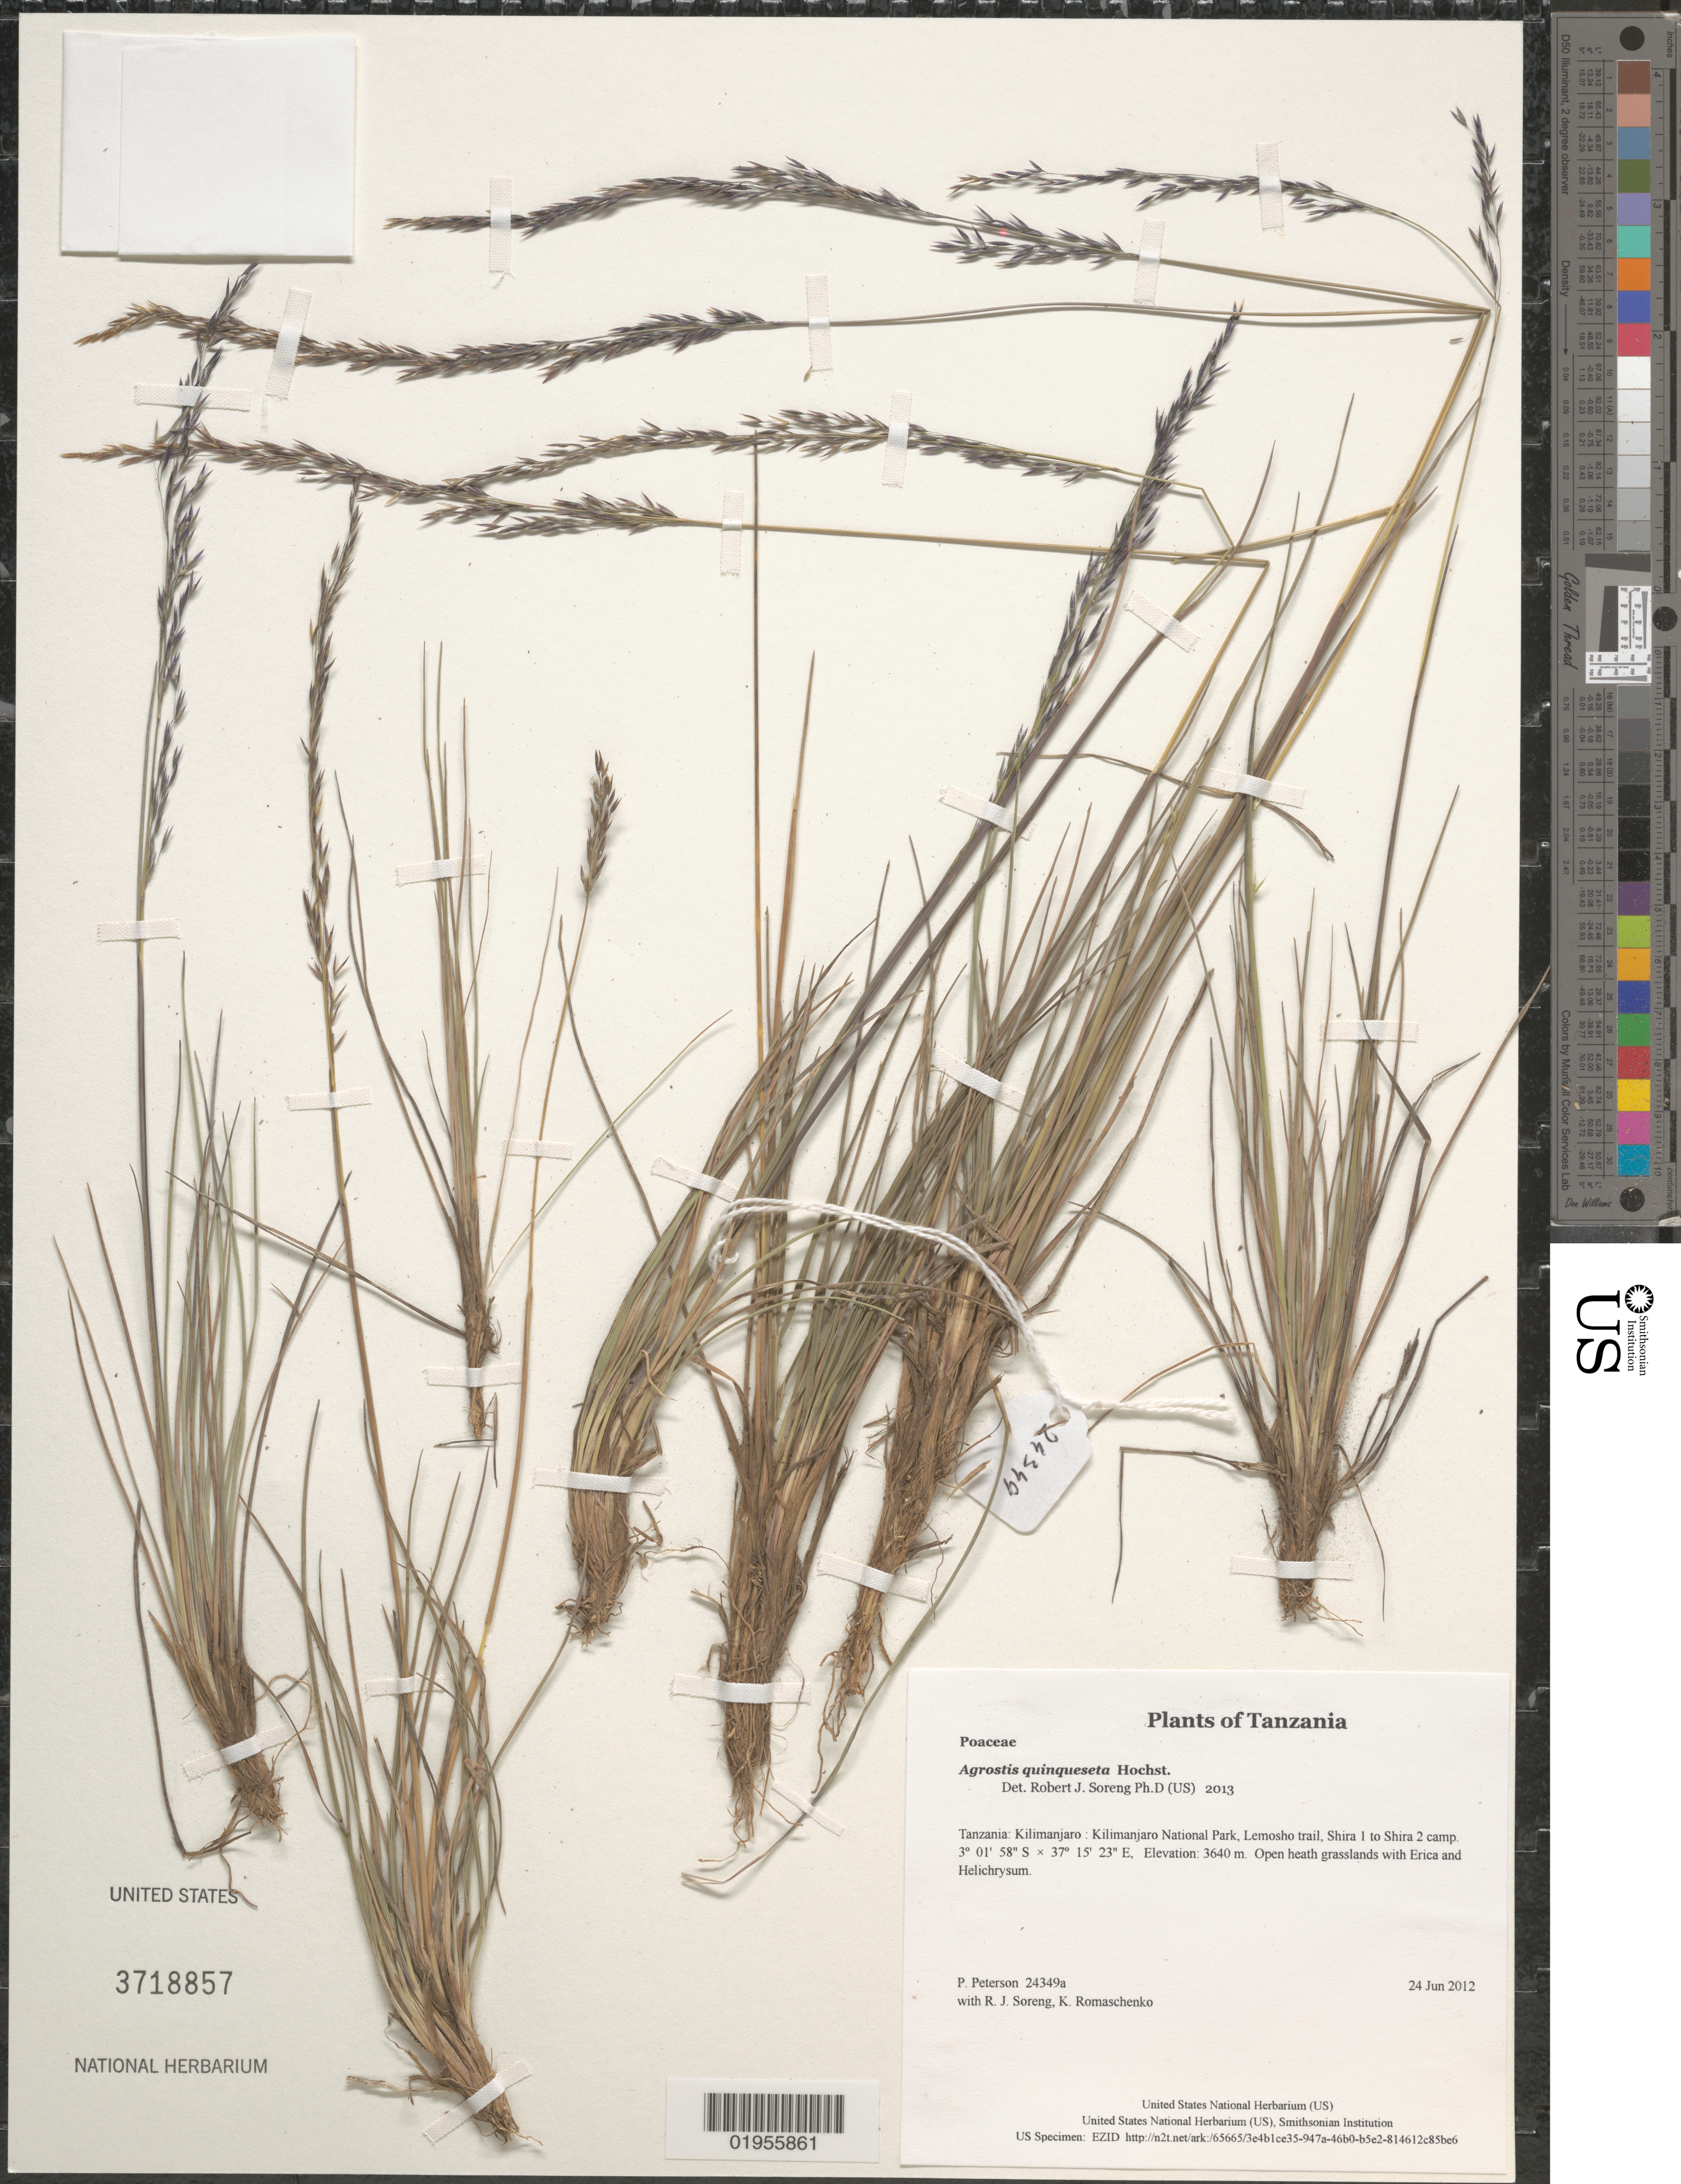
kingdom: Plantae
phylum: Tracheophyta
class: Liliopsida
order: Poales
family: Poaceae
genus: Agrostis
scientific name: Agrostis quinqueseta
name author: Hochst.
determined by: Soreng, Robert J., Research Associate (BOT), Smithsonian Institution - National Museum of Natural History (UNITED STATES)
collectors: P. M. Peterson, R. J. Soreng & K. Romaschenko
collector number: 24349a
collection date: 2012-06-24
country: Tanzania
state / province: Kilimanjaro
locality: Kilimanjaro National Park, Lemosho trail, Shira 1 to Shira 2 camp.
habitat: Open heath grasslands with Erica and Helichrysum.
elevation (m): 3640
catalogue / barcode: US 3718857